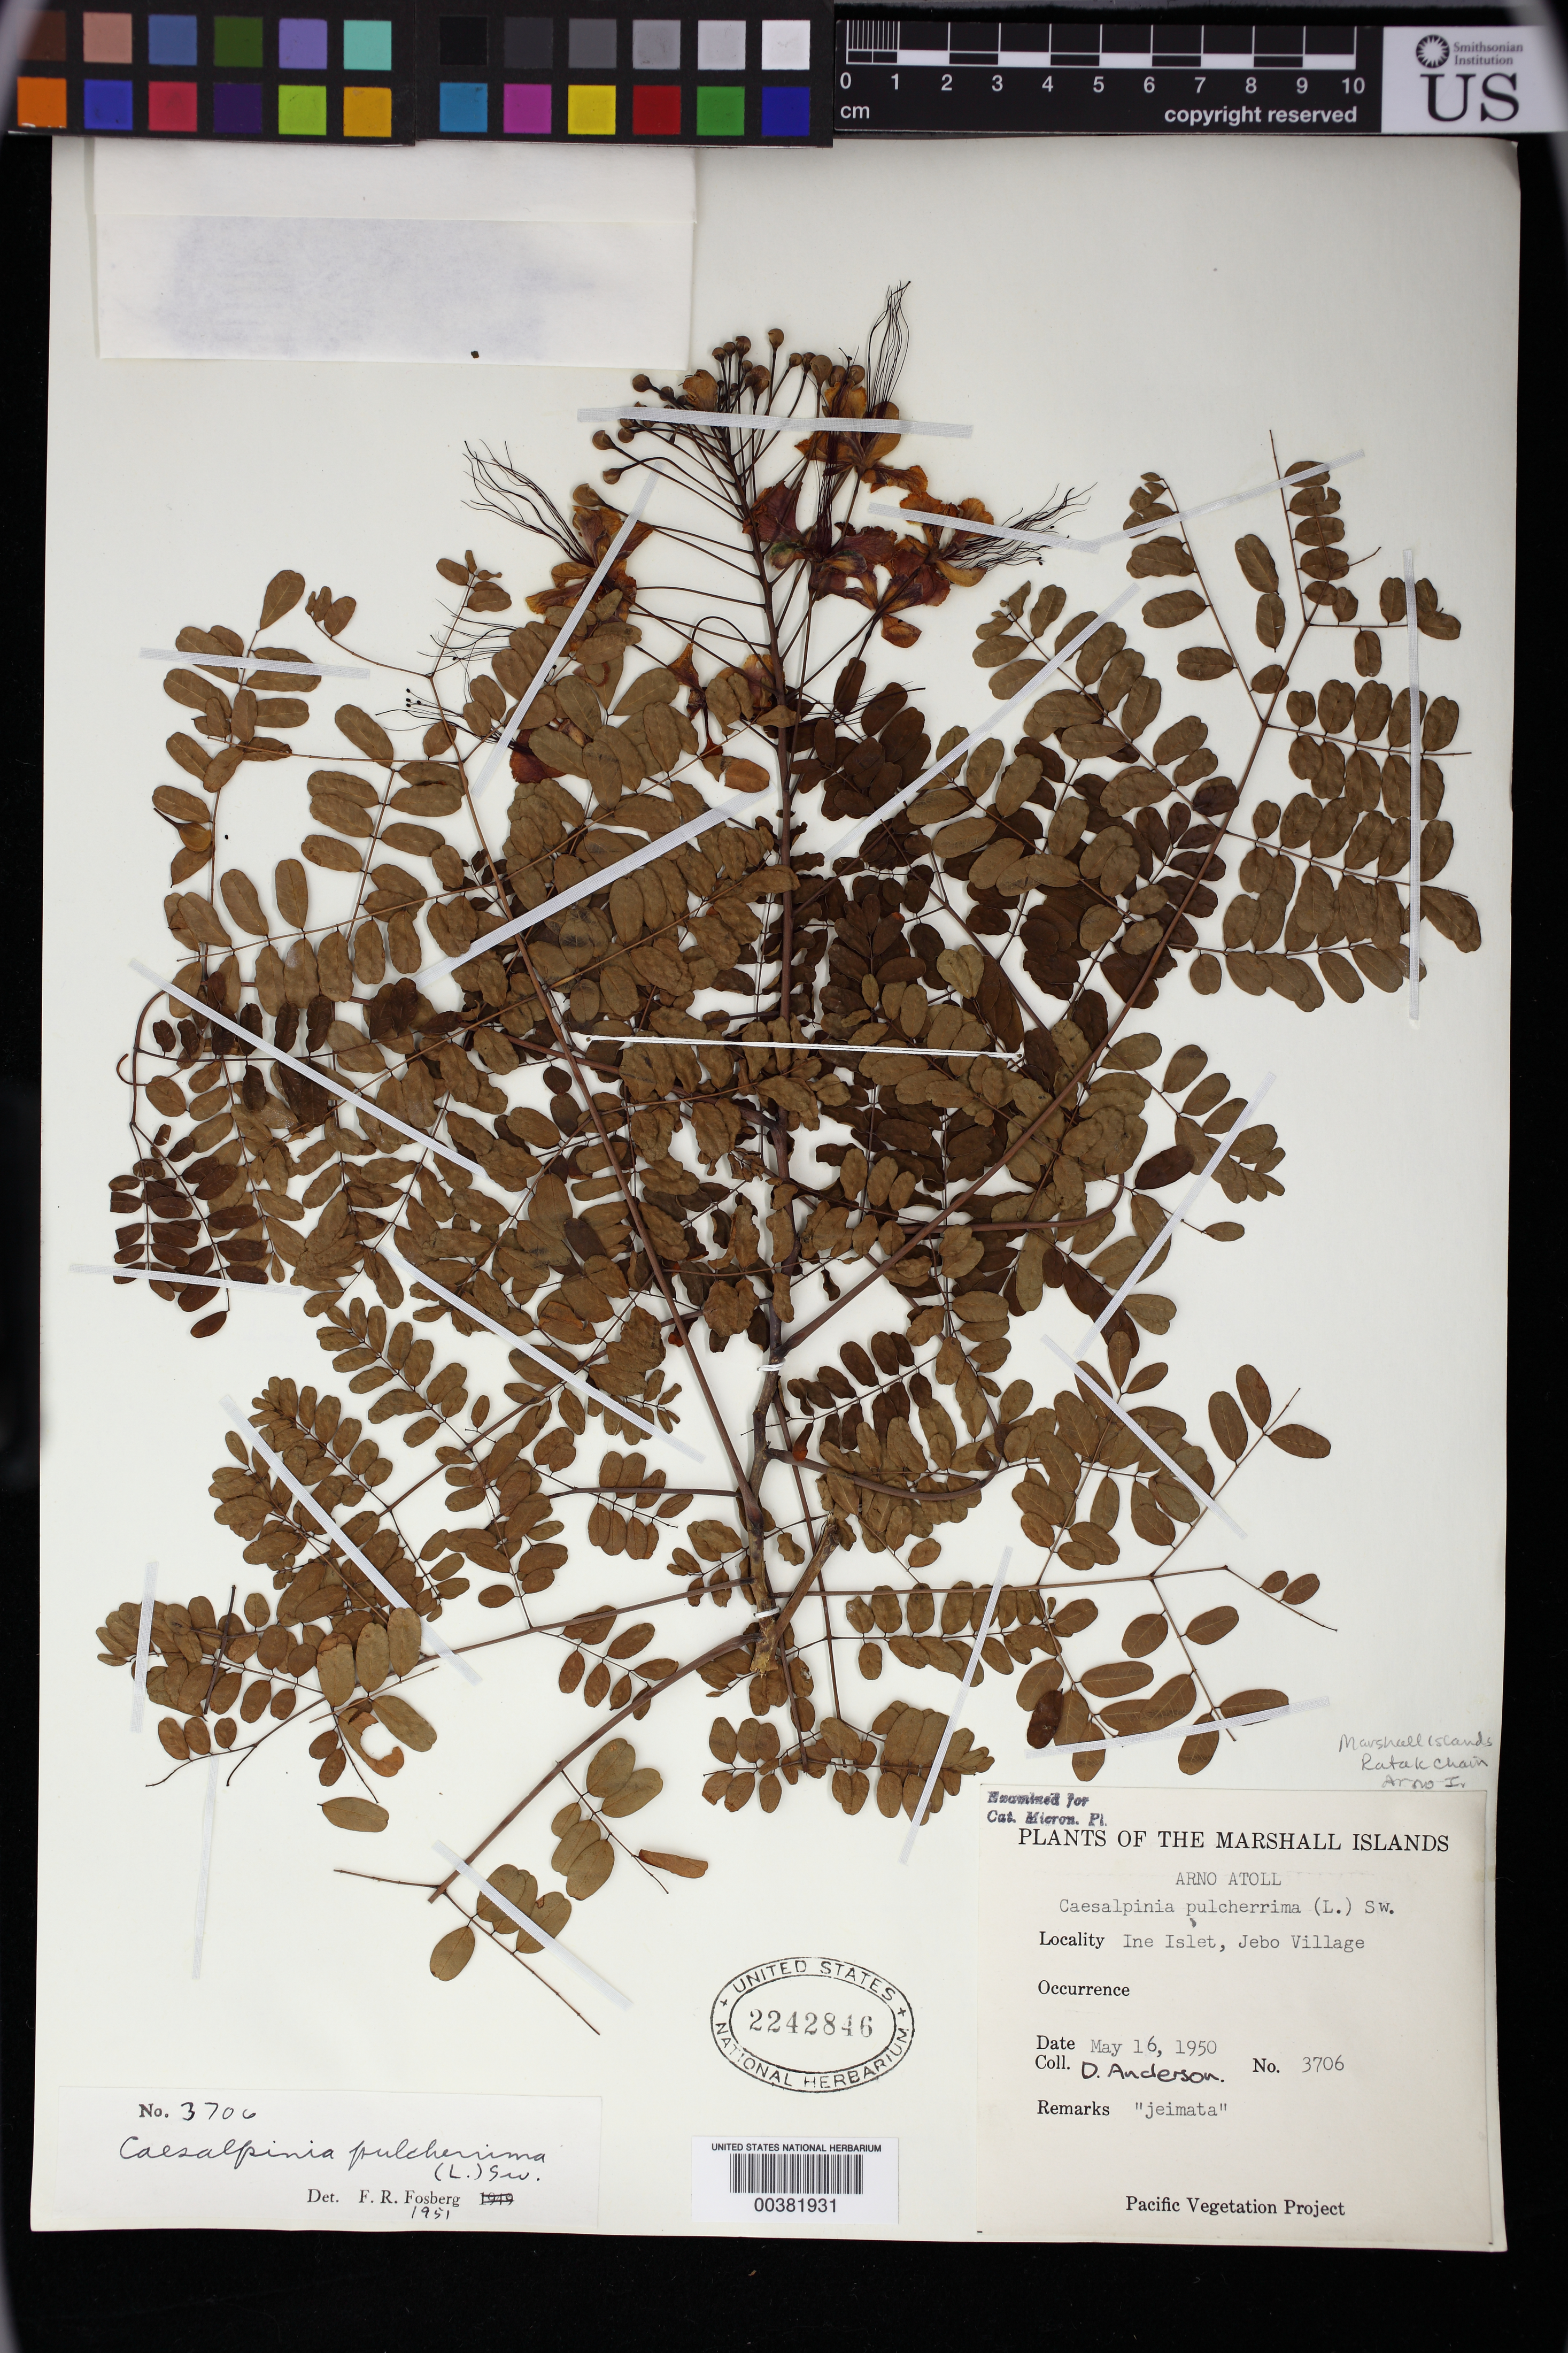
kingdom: Plantae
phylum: Tracheophyta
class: Magnoliopsida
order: Fabales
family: Fabaceae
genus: Caesalpinia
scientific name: Caesalpinia pulcherrima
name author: (L.) Sw.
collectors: D. Anderson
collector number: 3706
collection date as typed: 16 May 1950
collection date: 1950-05-16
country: Marshall Islands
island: Arno Atoll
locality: Ine Islet, Jebo Village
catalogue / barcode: US 2242846